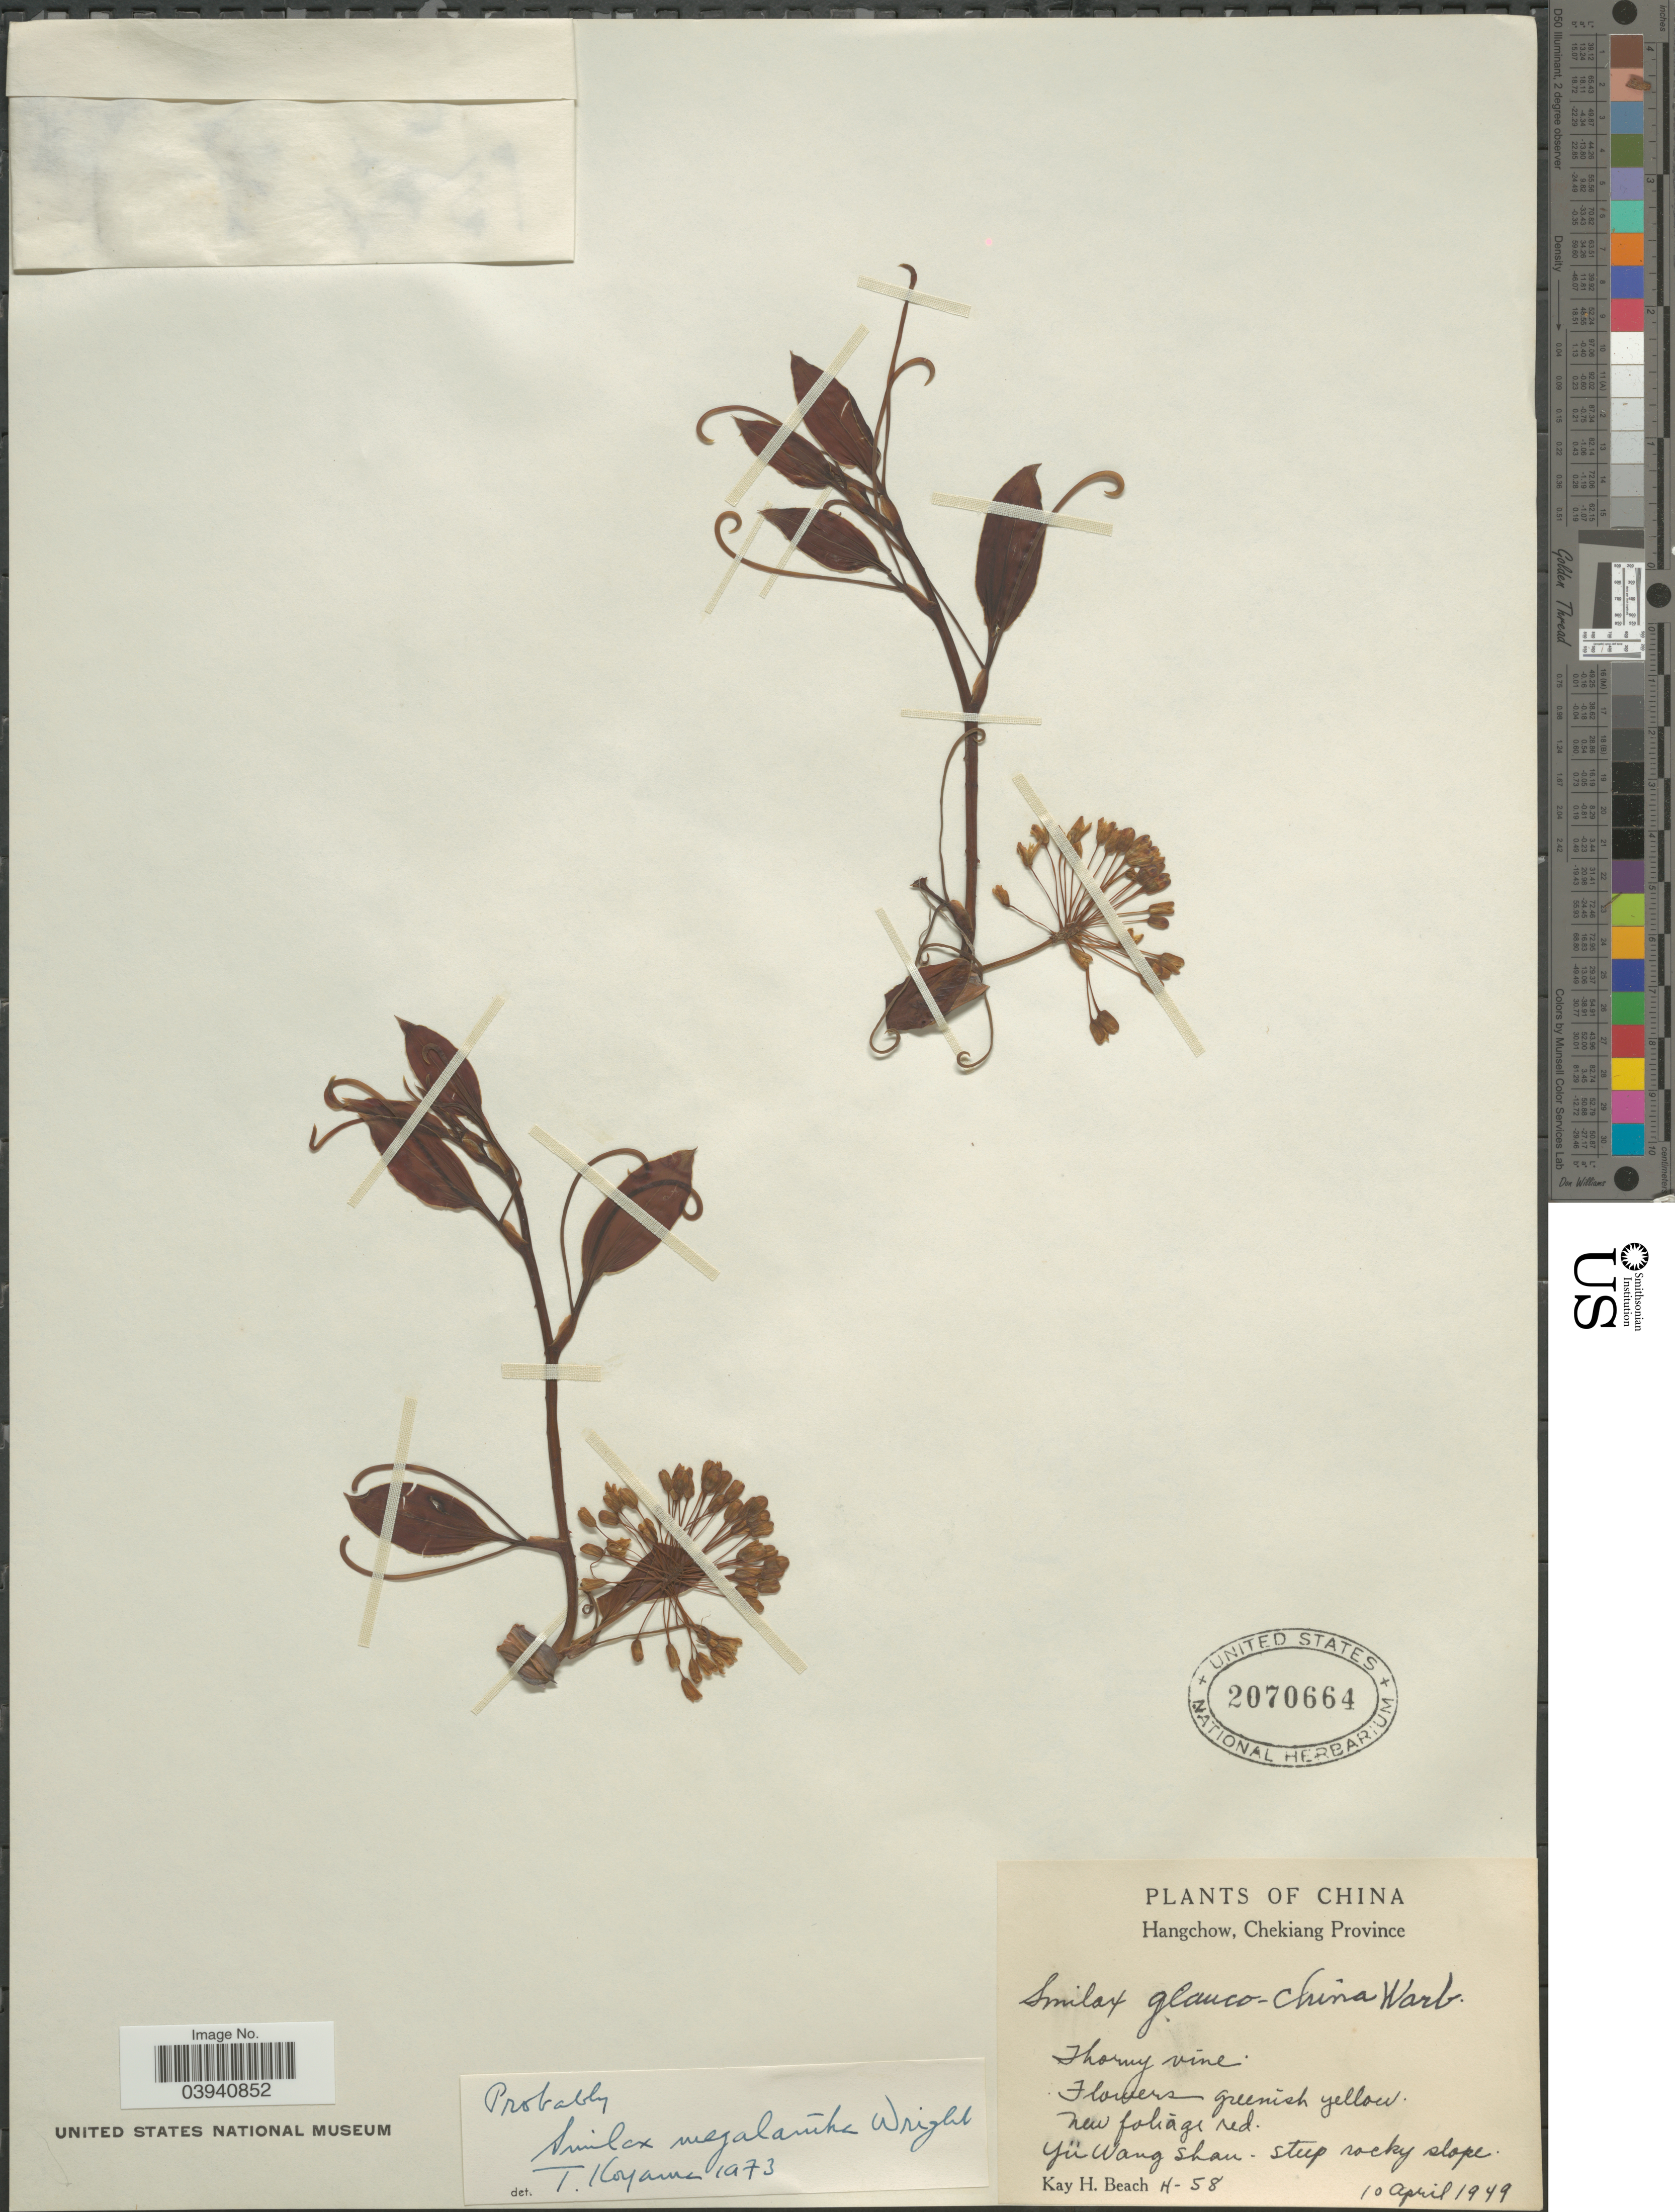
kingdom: Plantae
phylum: Tracheophyta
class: Liliopsida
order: Liliales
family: Smilacaceae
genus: Smilax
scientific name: Smilax megalantha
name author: C.H. Wright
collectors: K. H. Beach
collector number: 4-58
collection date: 1949-04-10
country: China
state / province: Zhejiang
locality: Hangchow, Chekiang Province. Yü Wang Shan - steep rocky slope.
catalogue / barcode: US 2070664